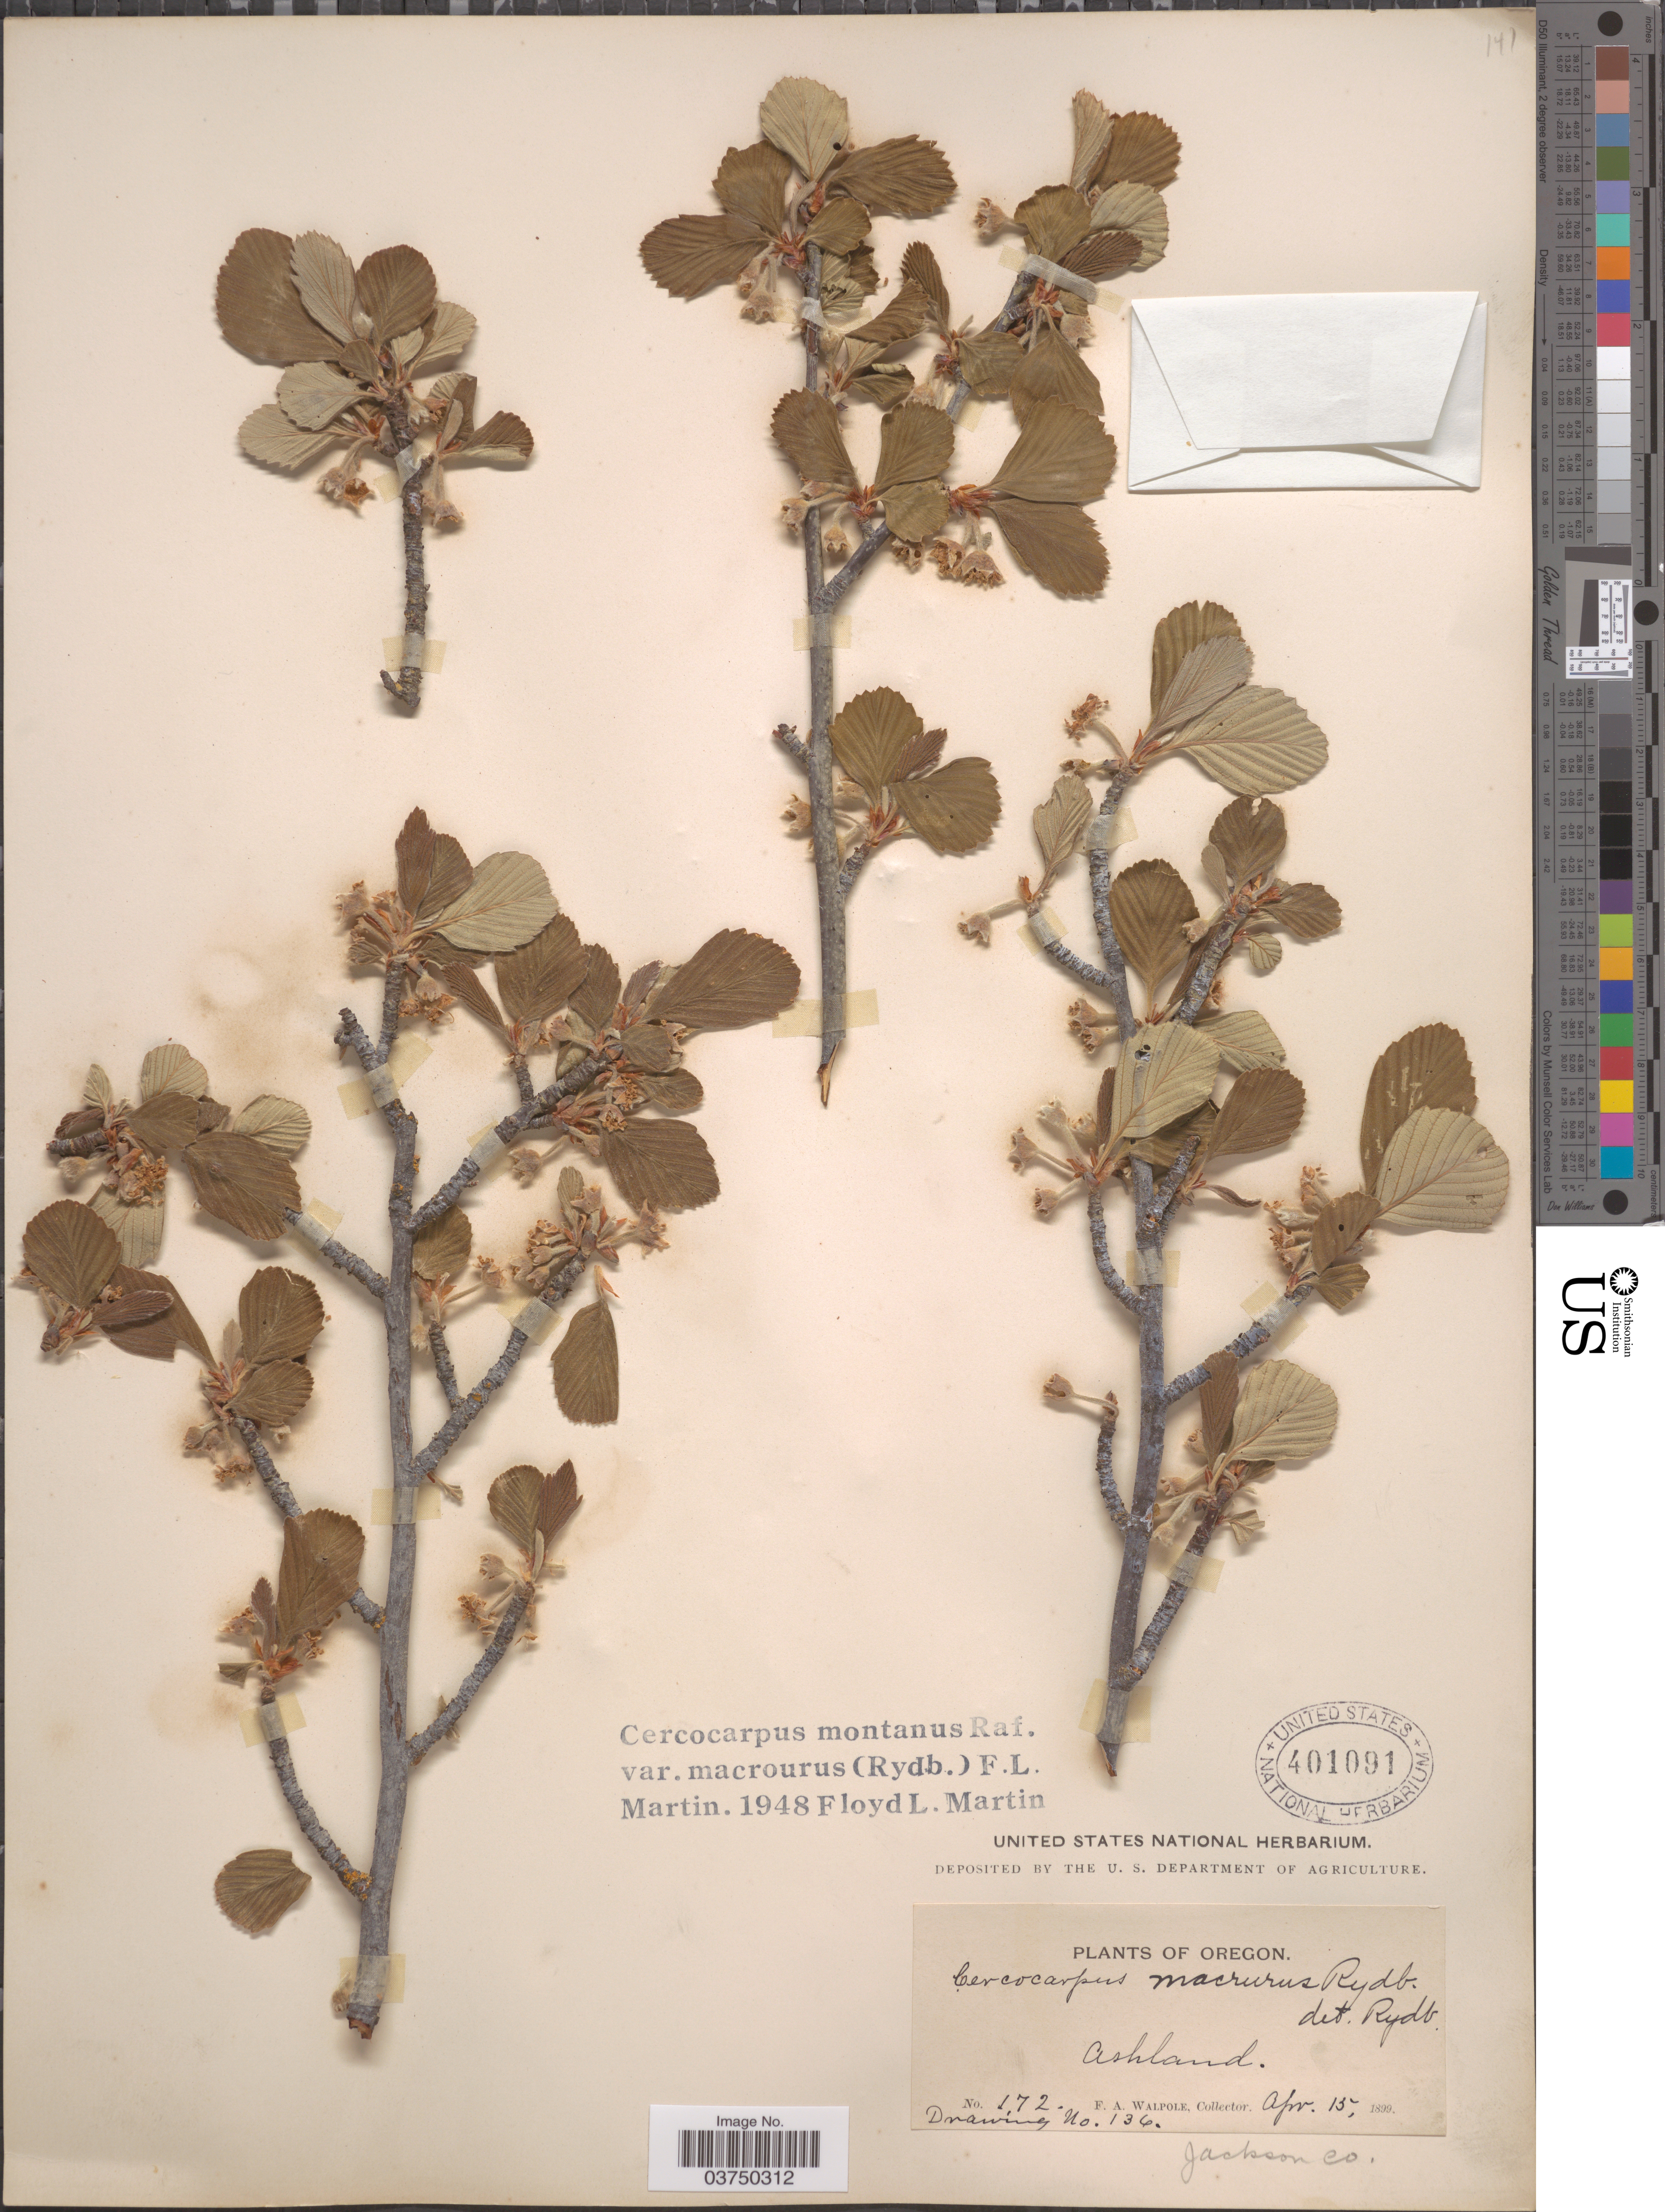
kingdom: Plantae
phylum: Tracheophyta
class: Magnoliopsida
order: Rosales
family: Rosaceae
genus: Cercocarpus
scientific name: Cercocarpus montanus var. macrourus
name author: (Rydb.) F.L. Martin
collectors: F. Walpole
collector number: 172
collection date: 1899-04-15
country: United States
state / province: Oregon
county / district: Jackson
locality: Ashland. Jackson Co.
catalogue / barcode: US 401091